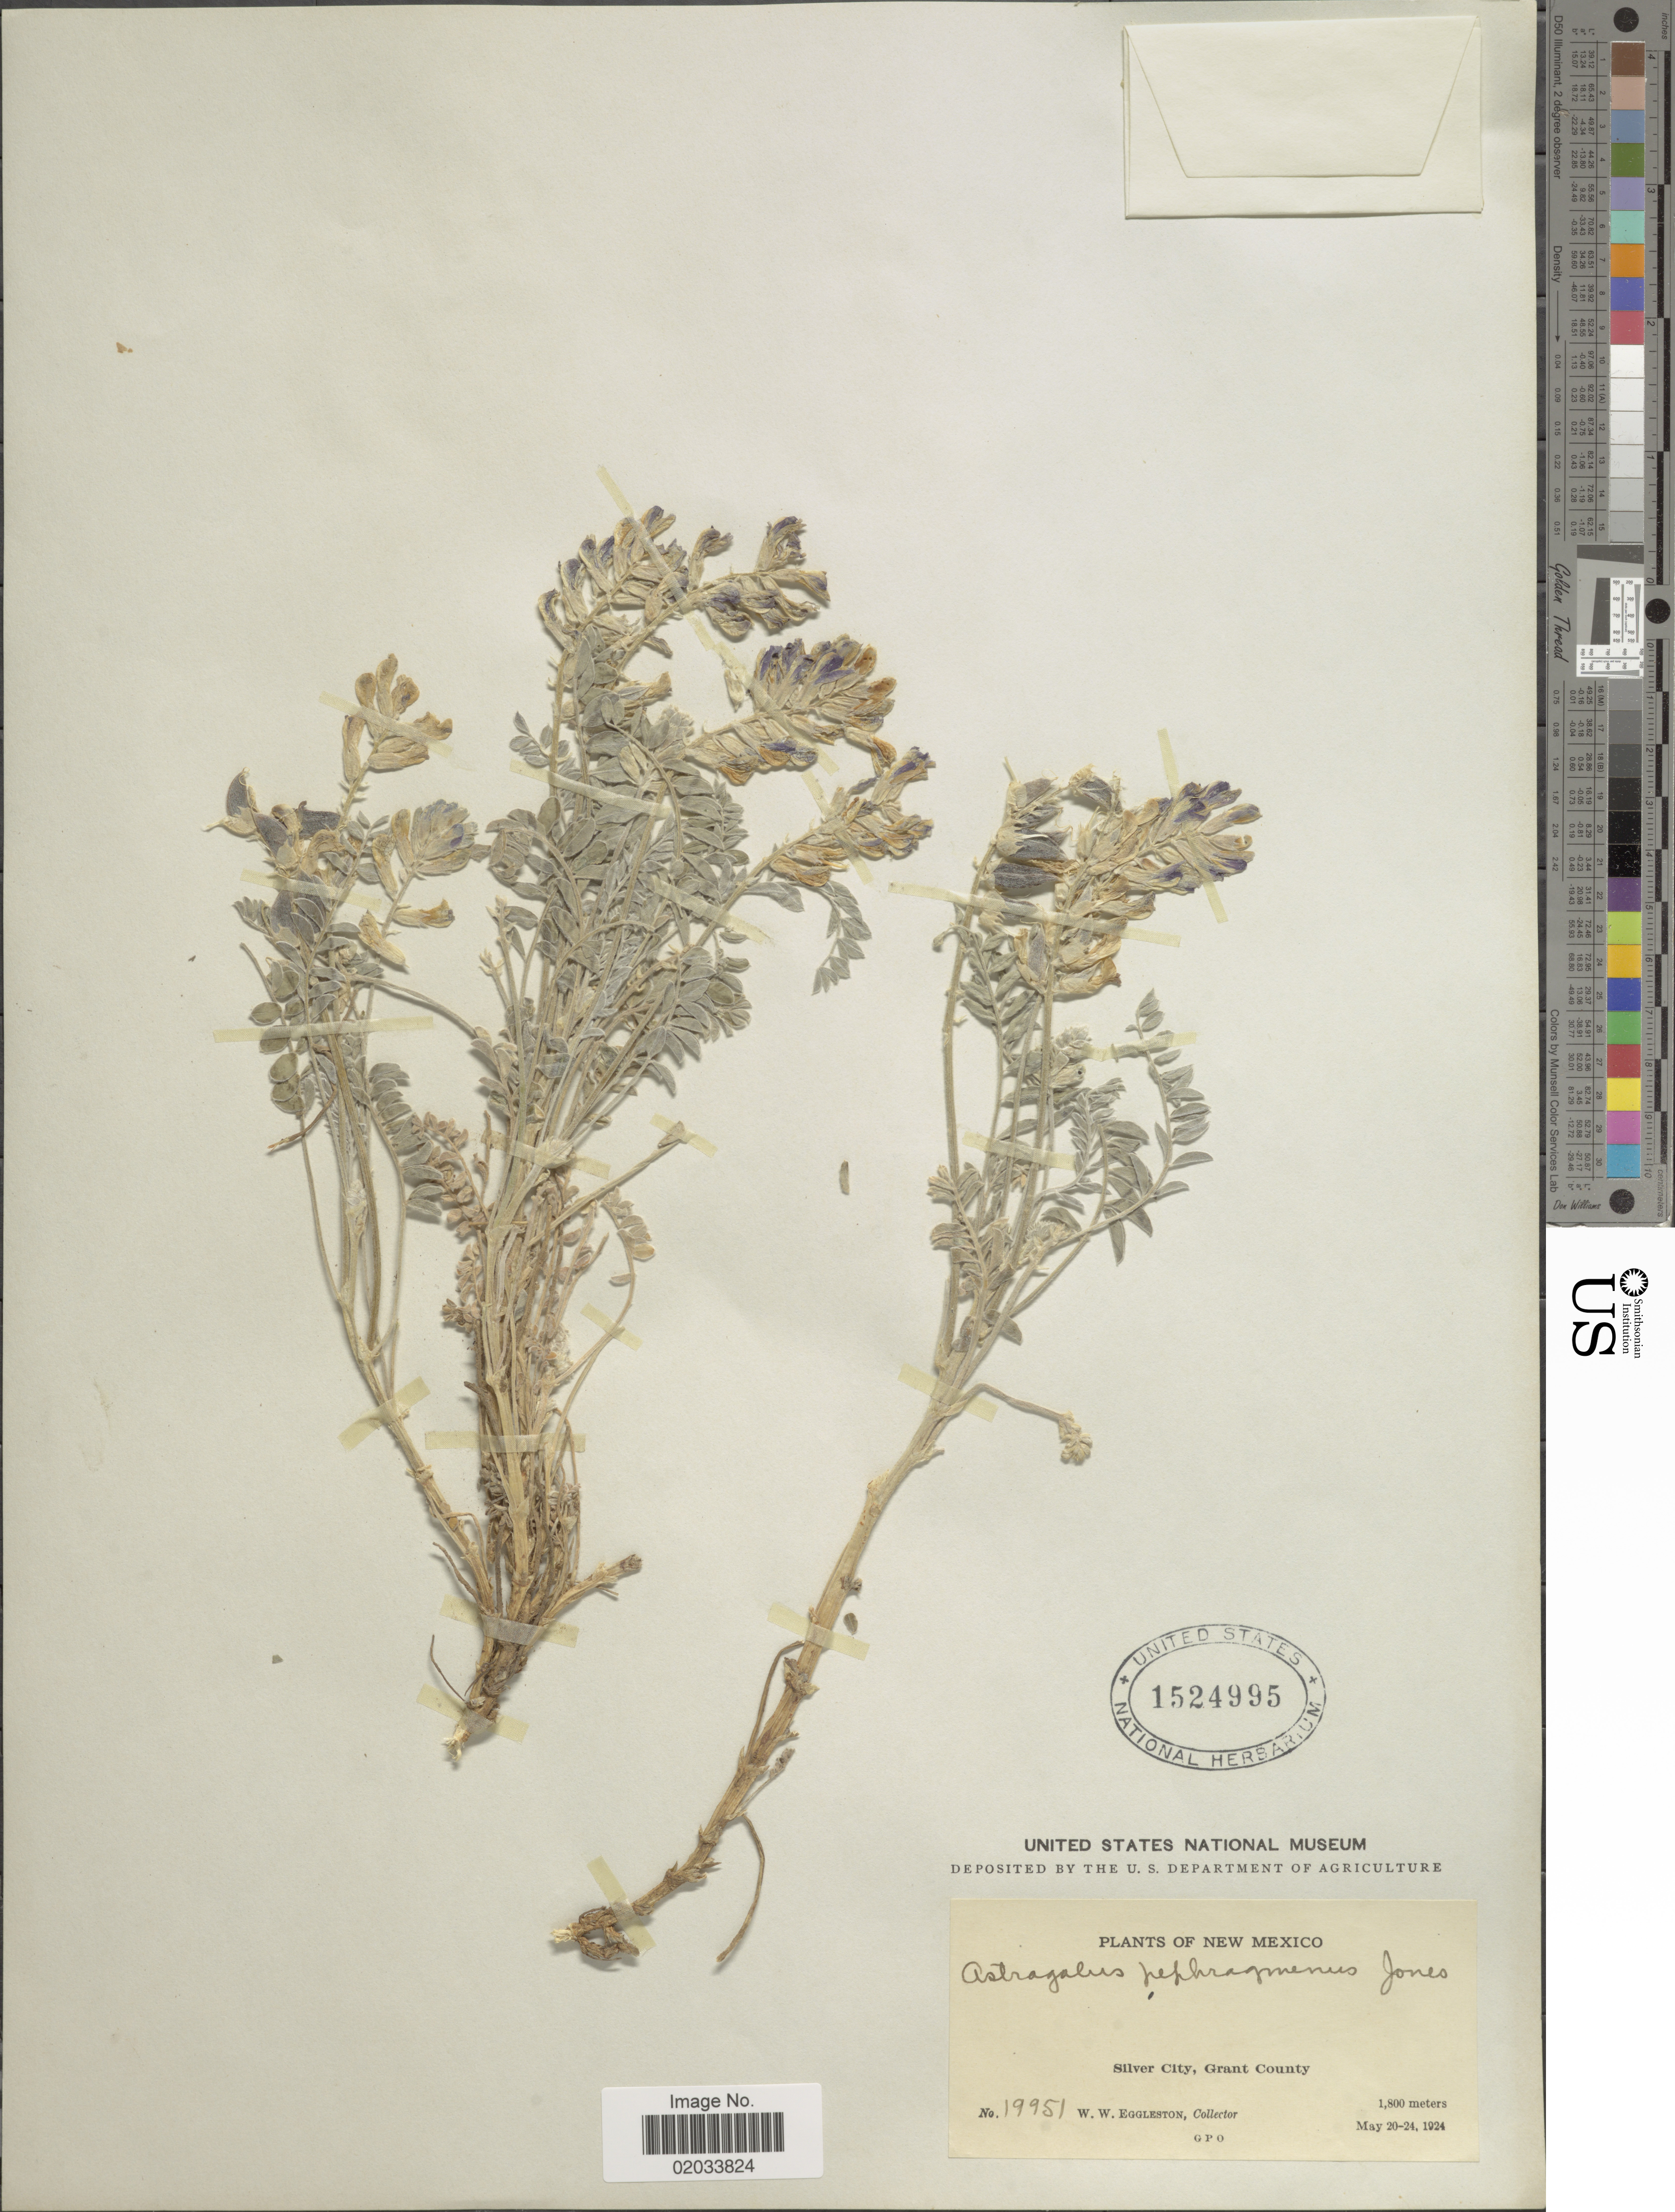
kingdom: Plantae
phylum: Tracheophyta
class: Magnoliopsida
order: Fabales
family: Fabaceae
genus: Astragalus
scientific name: Astragalus pephragmenus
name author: M.E. Jones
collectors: W. W. Eggleston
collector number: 19951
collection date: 1924-05-20/1924-05-24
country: United States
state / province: New Mexico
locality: Silver City, Grant County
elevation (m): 1800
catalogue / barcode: US 1524995